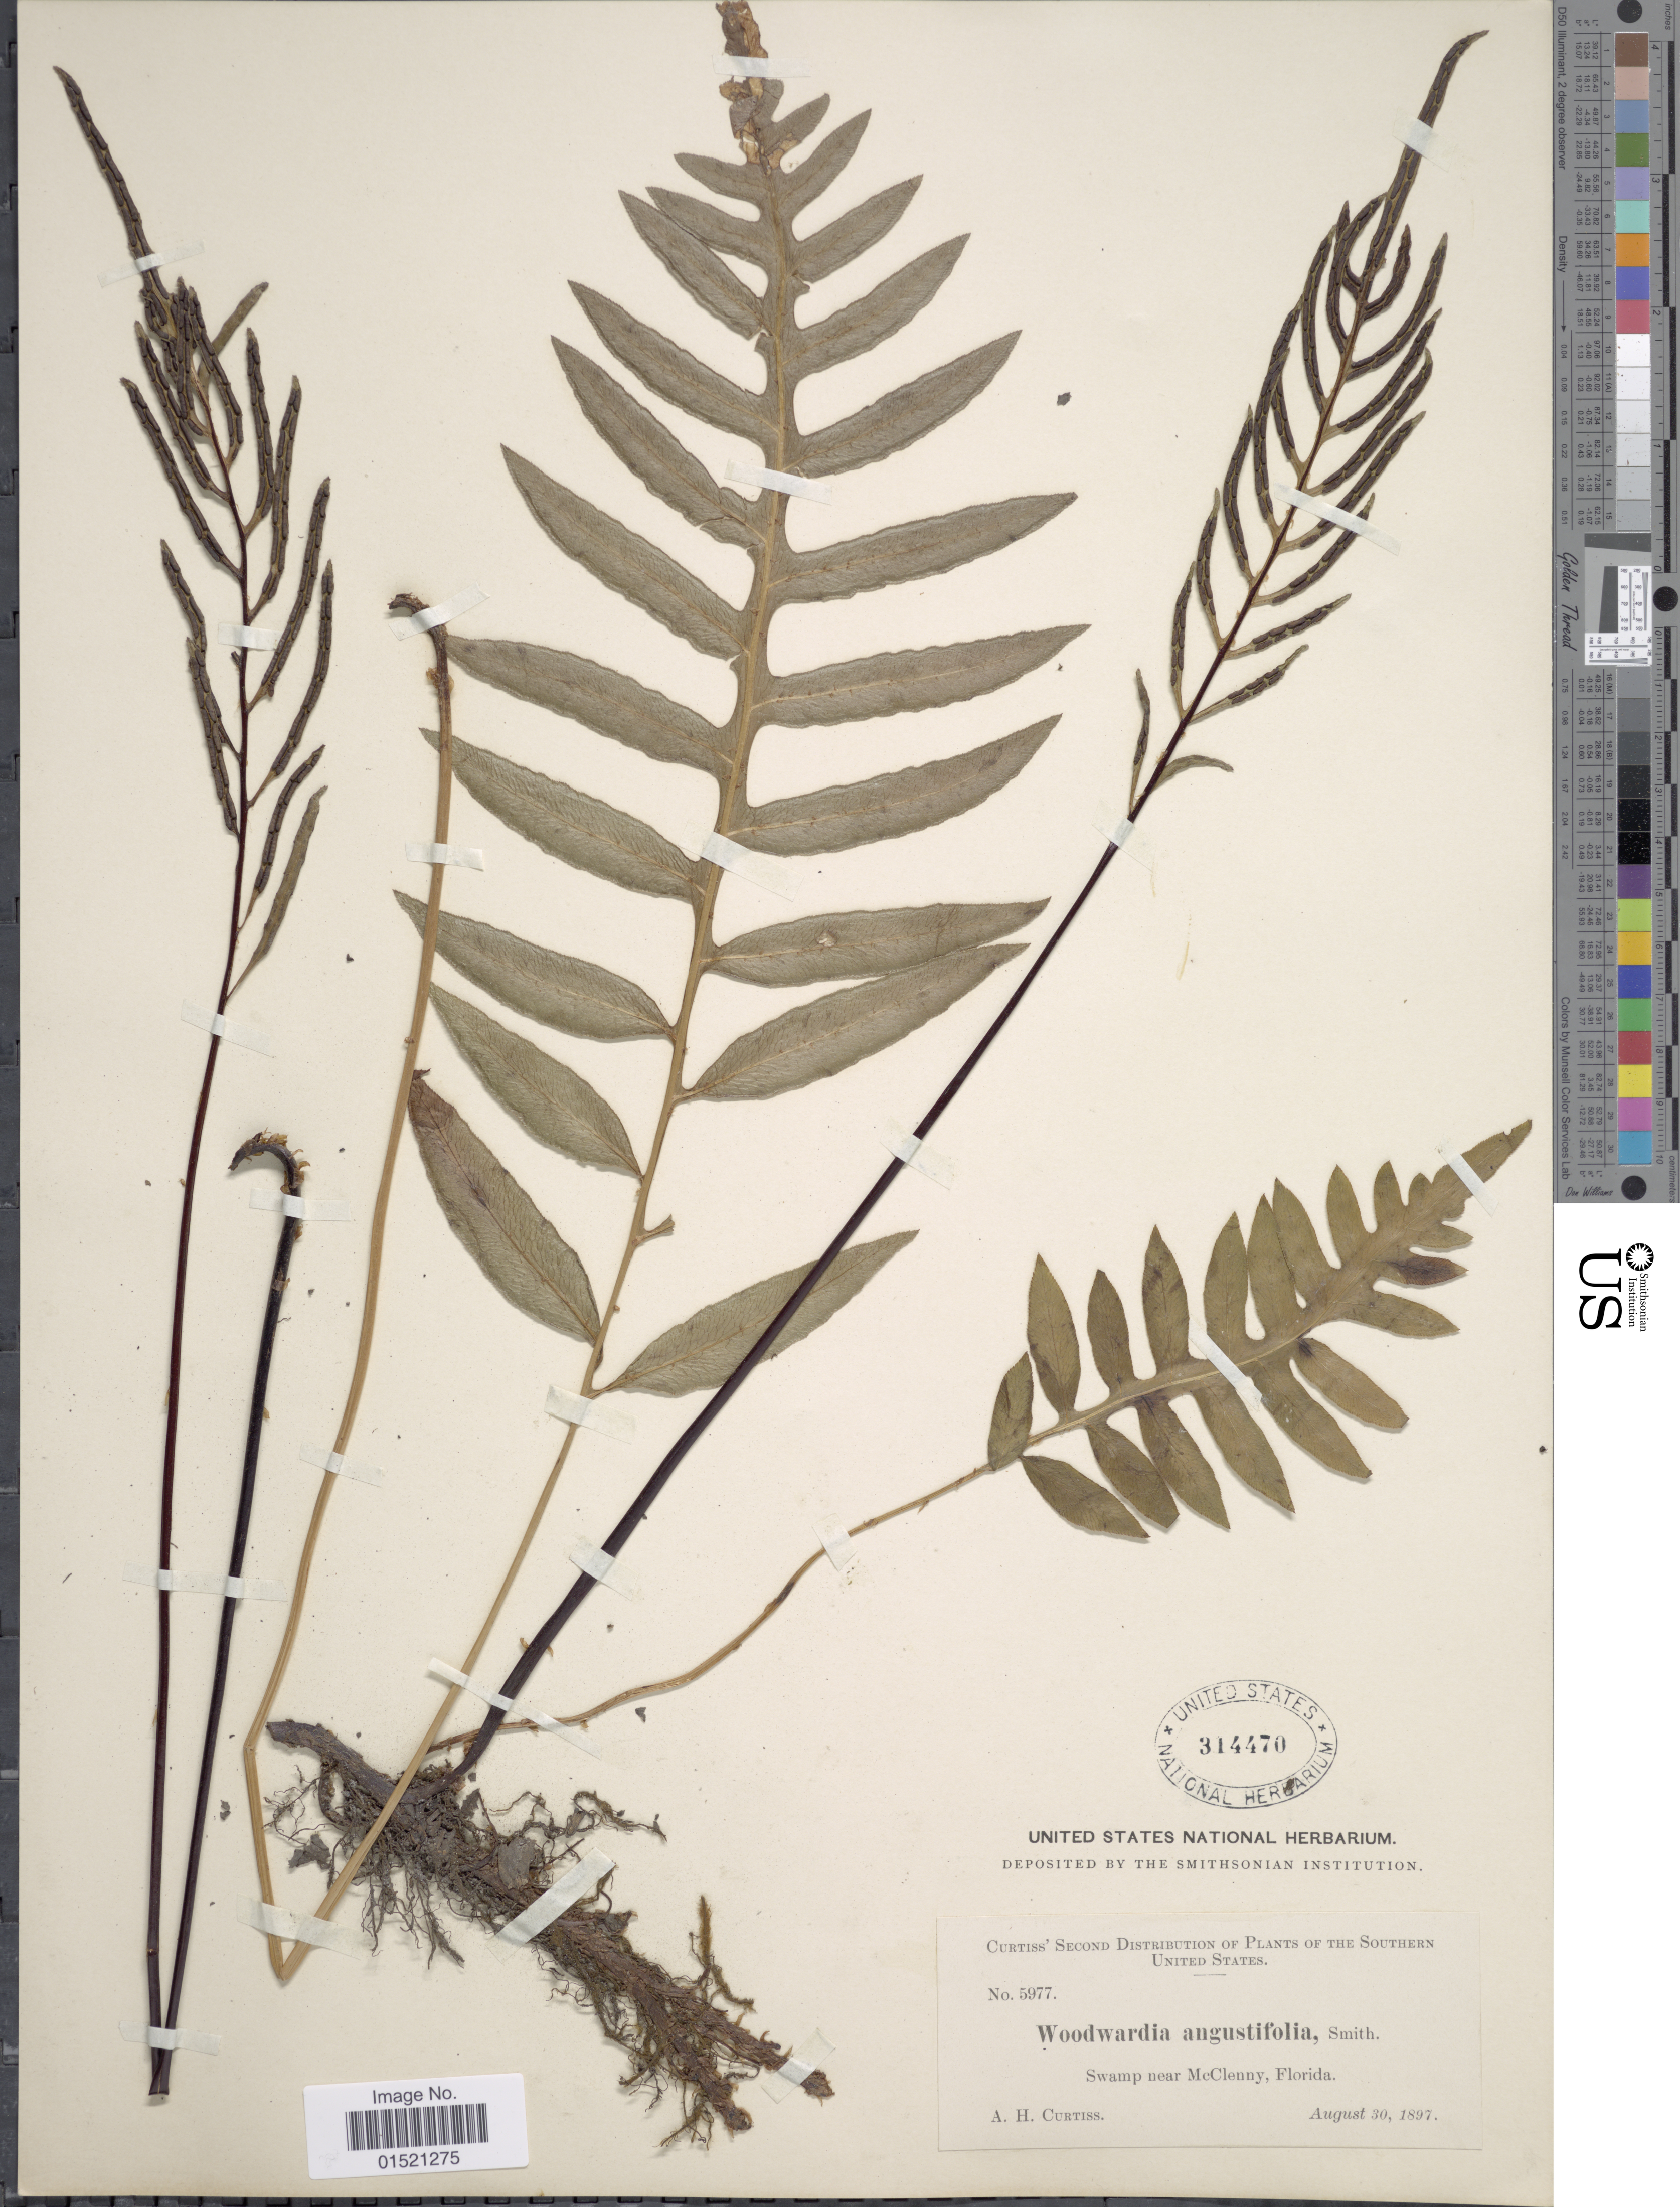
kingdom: Plantae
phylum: Tracheophyta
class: Polypodiopsida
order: Polypodiales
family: Blechnaceae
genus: Woodwardia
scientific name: Woodwardia areolata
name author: (L.) T. Moore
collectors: A. H. Curtiss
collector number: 5977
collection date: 1897-08-30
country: United States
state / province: Florida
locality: Swamp near McClenny, Florida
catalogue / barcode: US 314470